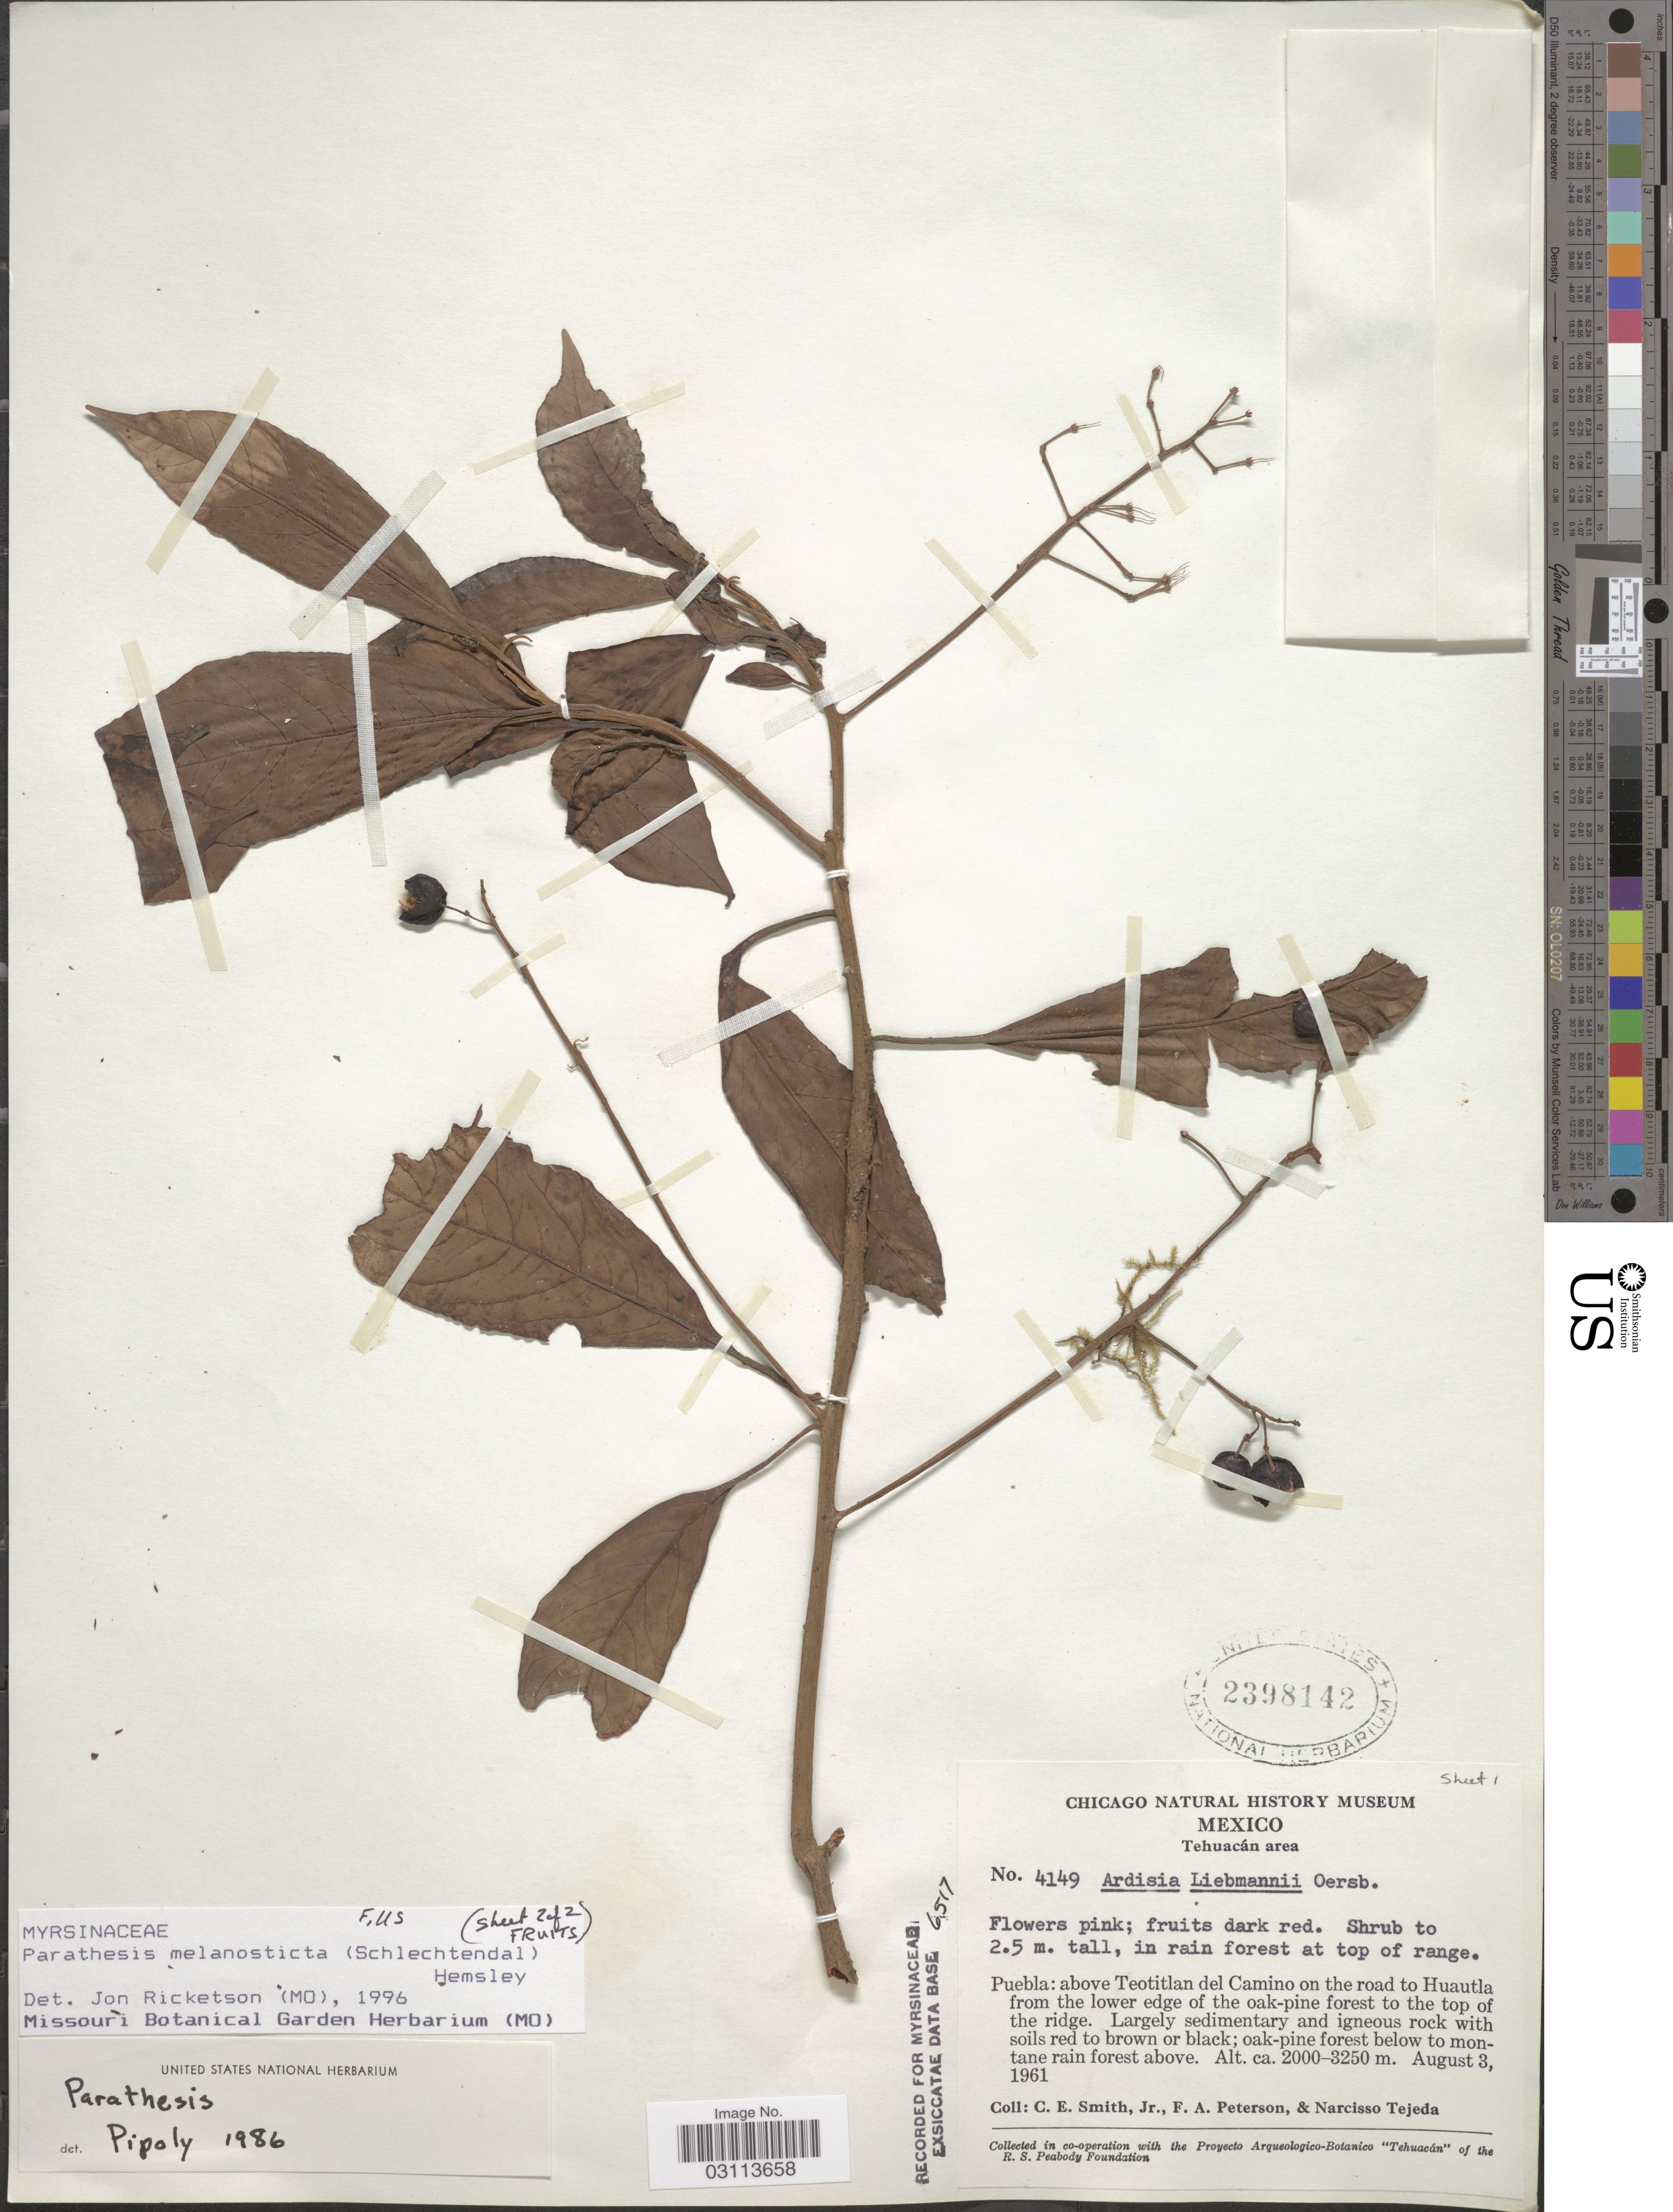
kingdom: Plantae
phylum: Tracheophyta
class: Magnoliopsida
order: Ericales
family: Primulaceae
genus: Parathesis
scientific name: Parathesis melanosticta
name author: (Schltdl.) Hemsl.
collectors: C. E. Smith Jr., F. A. Peterson & N. Tejeda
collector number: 4149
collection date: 1961-08-03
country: Mexico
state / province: Puebla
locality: Tehuacán area. Above Teotitlan del Camino on the road to Huautla from the lower edge of the oak-pine forest to the top of the ridge.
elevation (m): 2000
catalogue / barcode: US 2398142